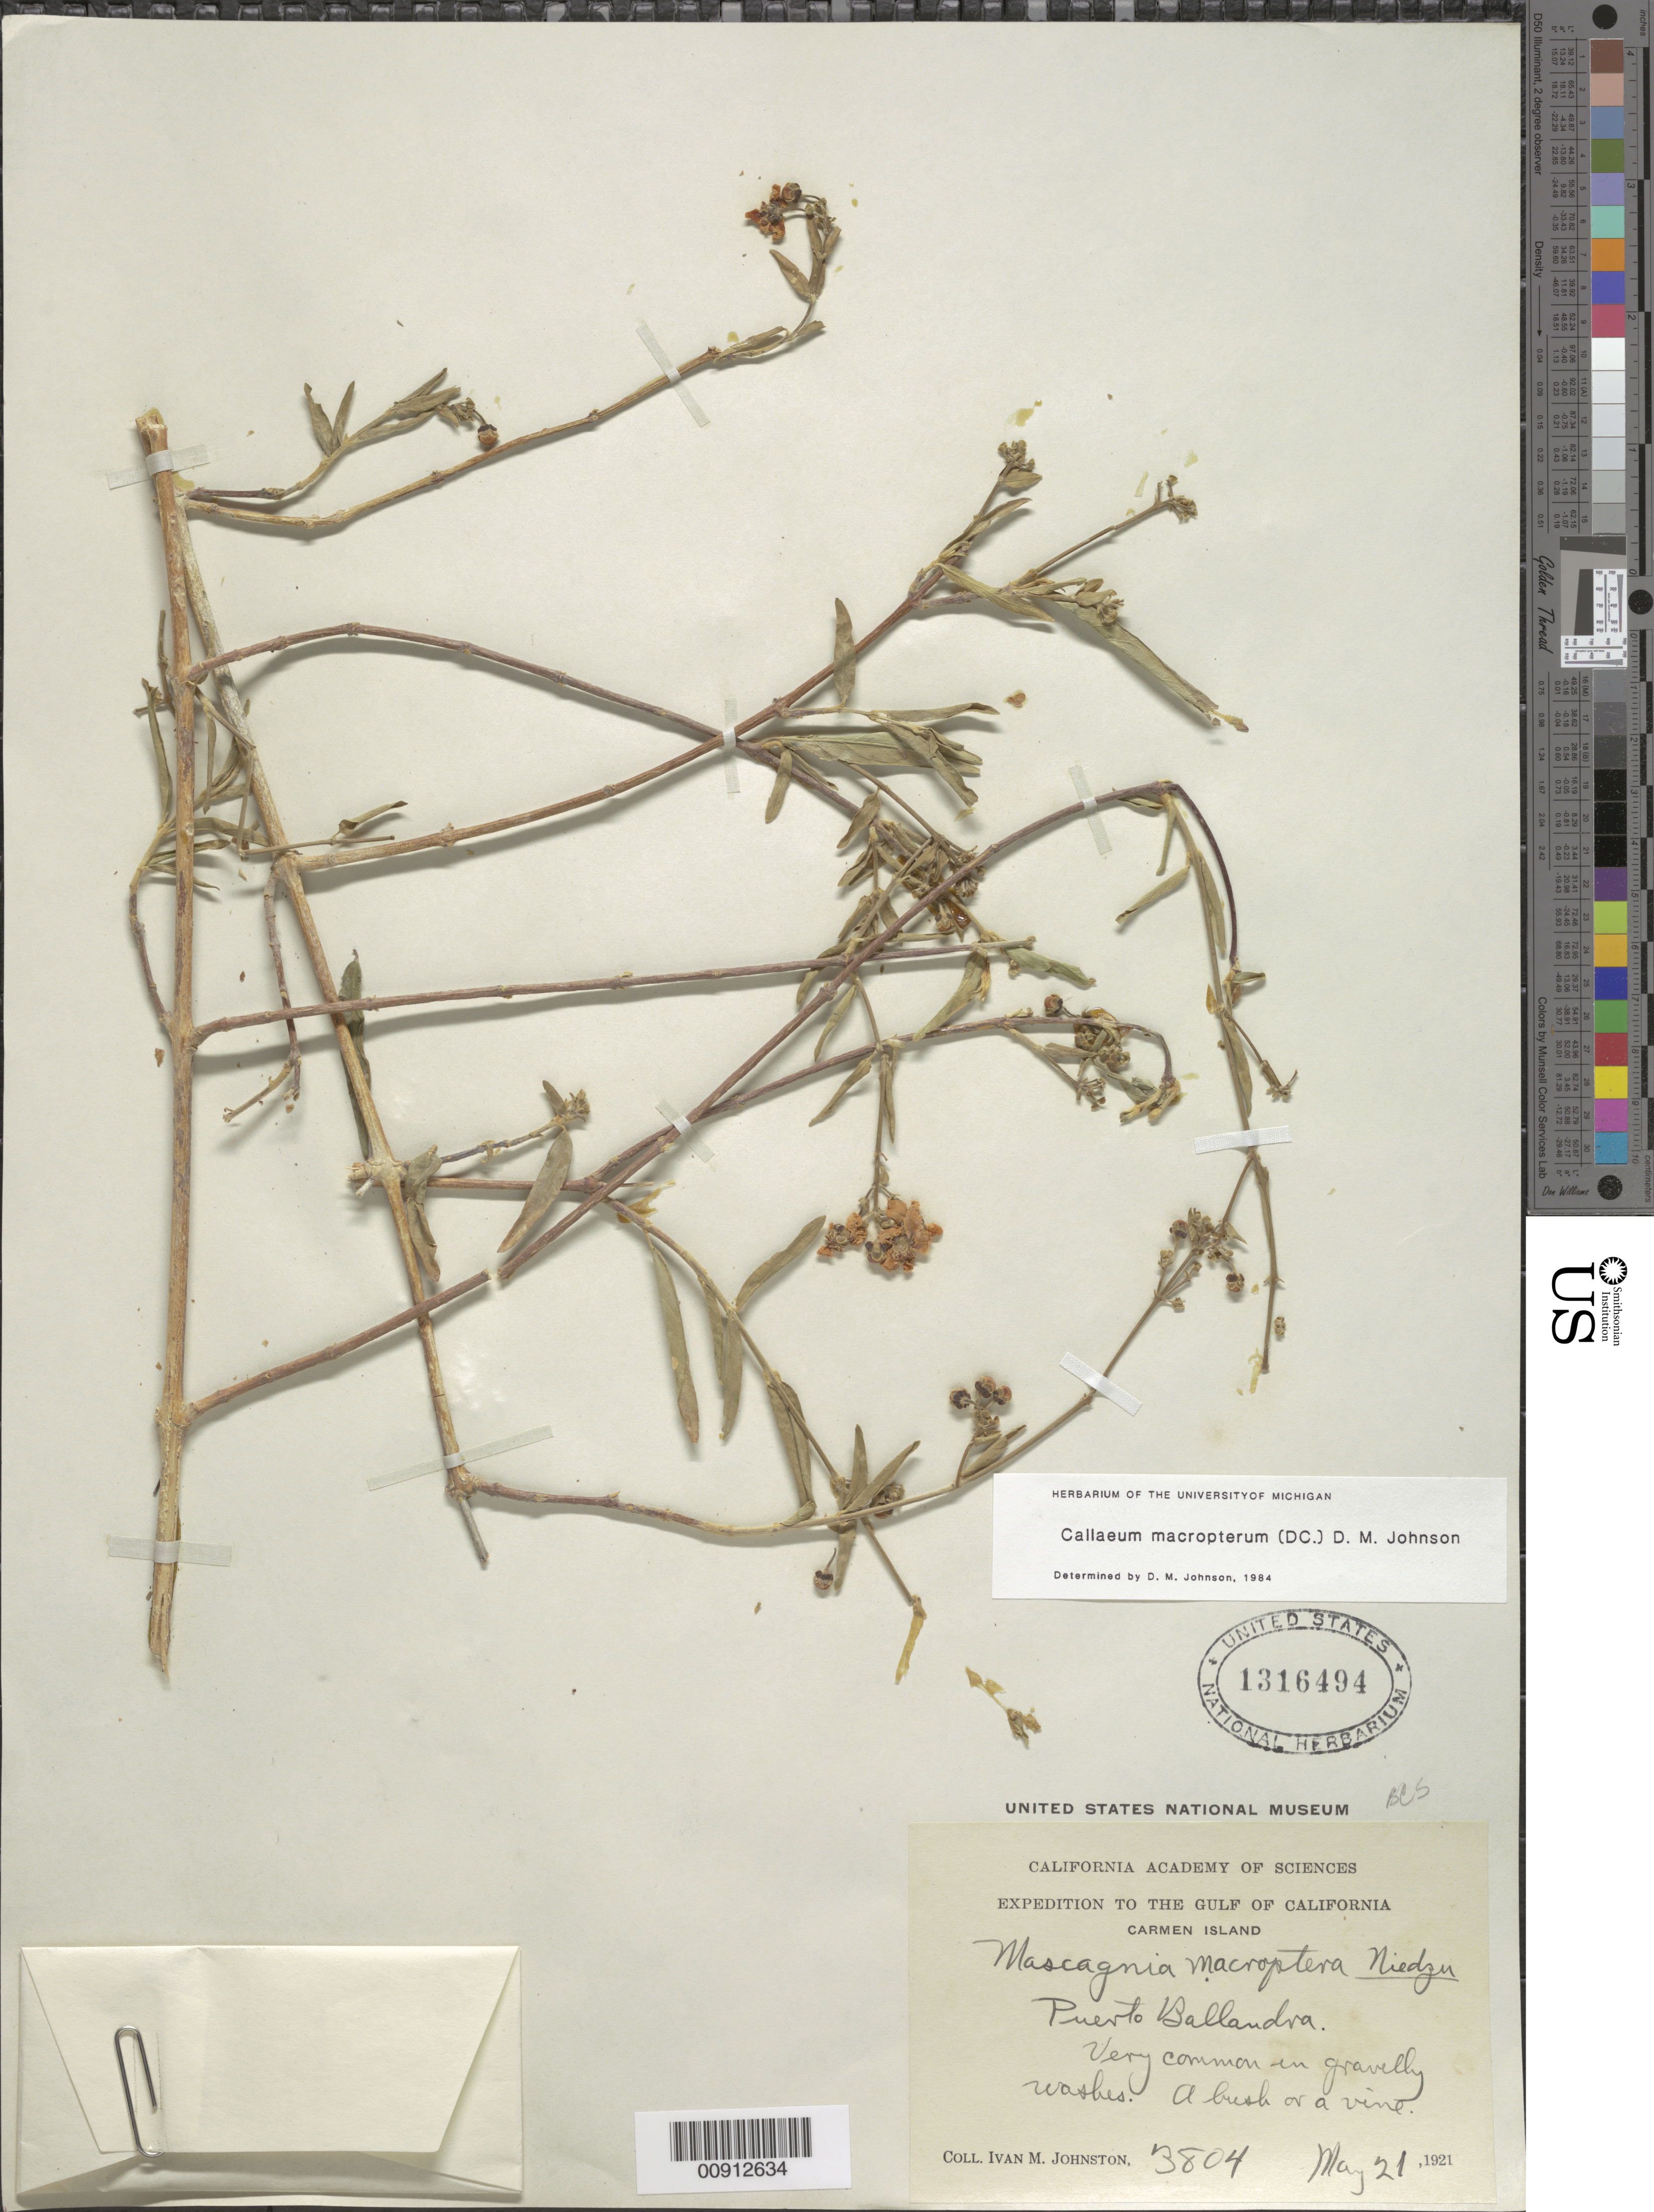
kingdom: Plantae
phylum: Tracheophyta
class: Magnoliopsida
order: Malpighiales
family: Malpighiaceae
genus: Callaeum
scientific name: Callaeum macropterum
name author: (Moc. & Sessé ex DC.) D.M. Johnson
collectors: I.M. Johnston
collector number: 3804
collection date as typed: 21 May 1921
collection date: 1921-05-21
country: Mexico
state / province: Baja California Sur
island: Carmen I.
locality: Carmen Island. Puerto Ballandra.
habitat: Very common in gravelly washes.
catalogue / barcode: US 1316494